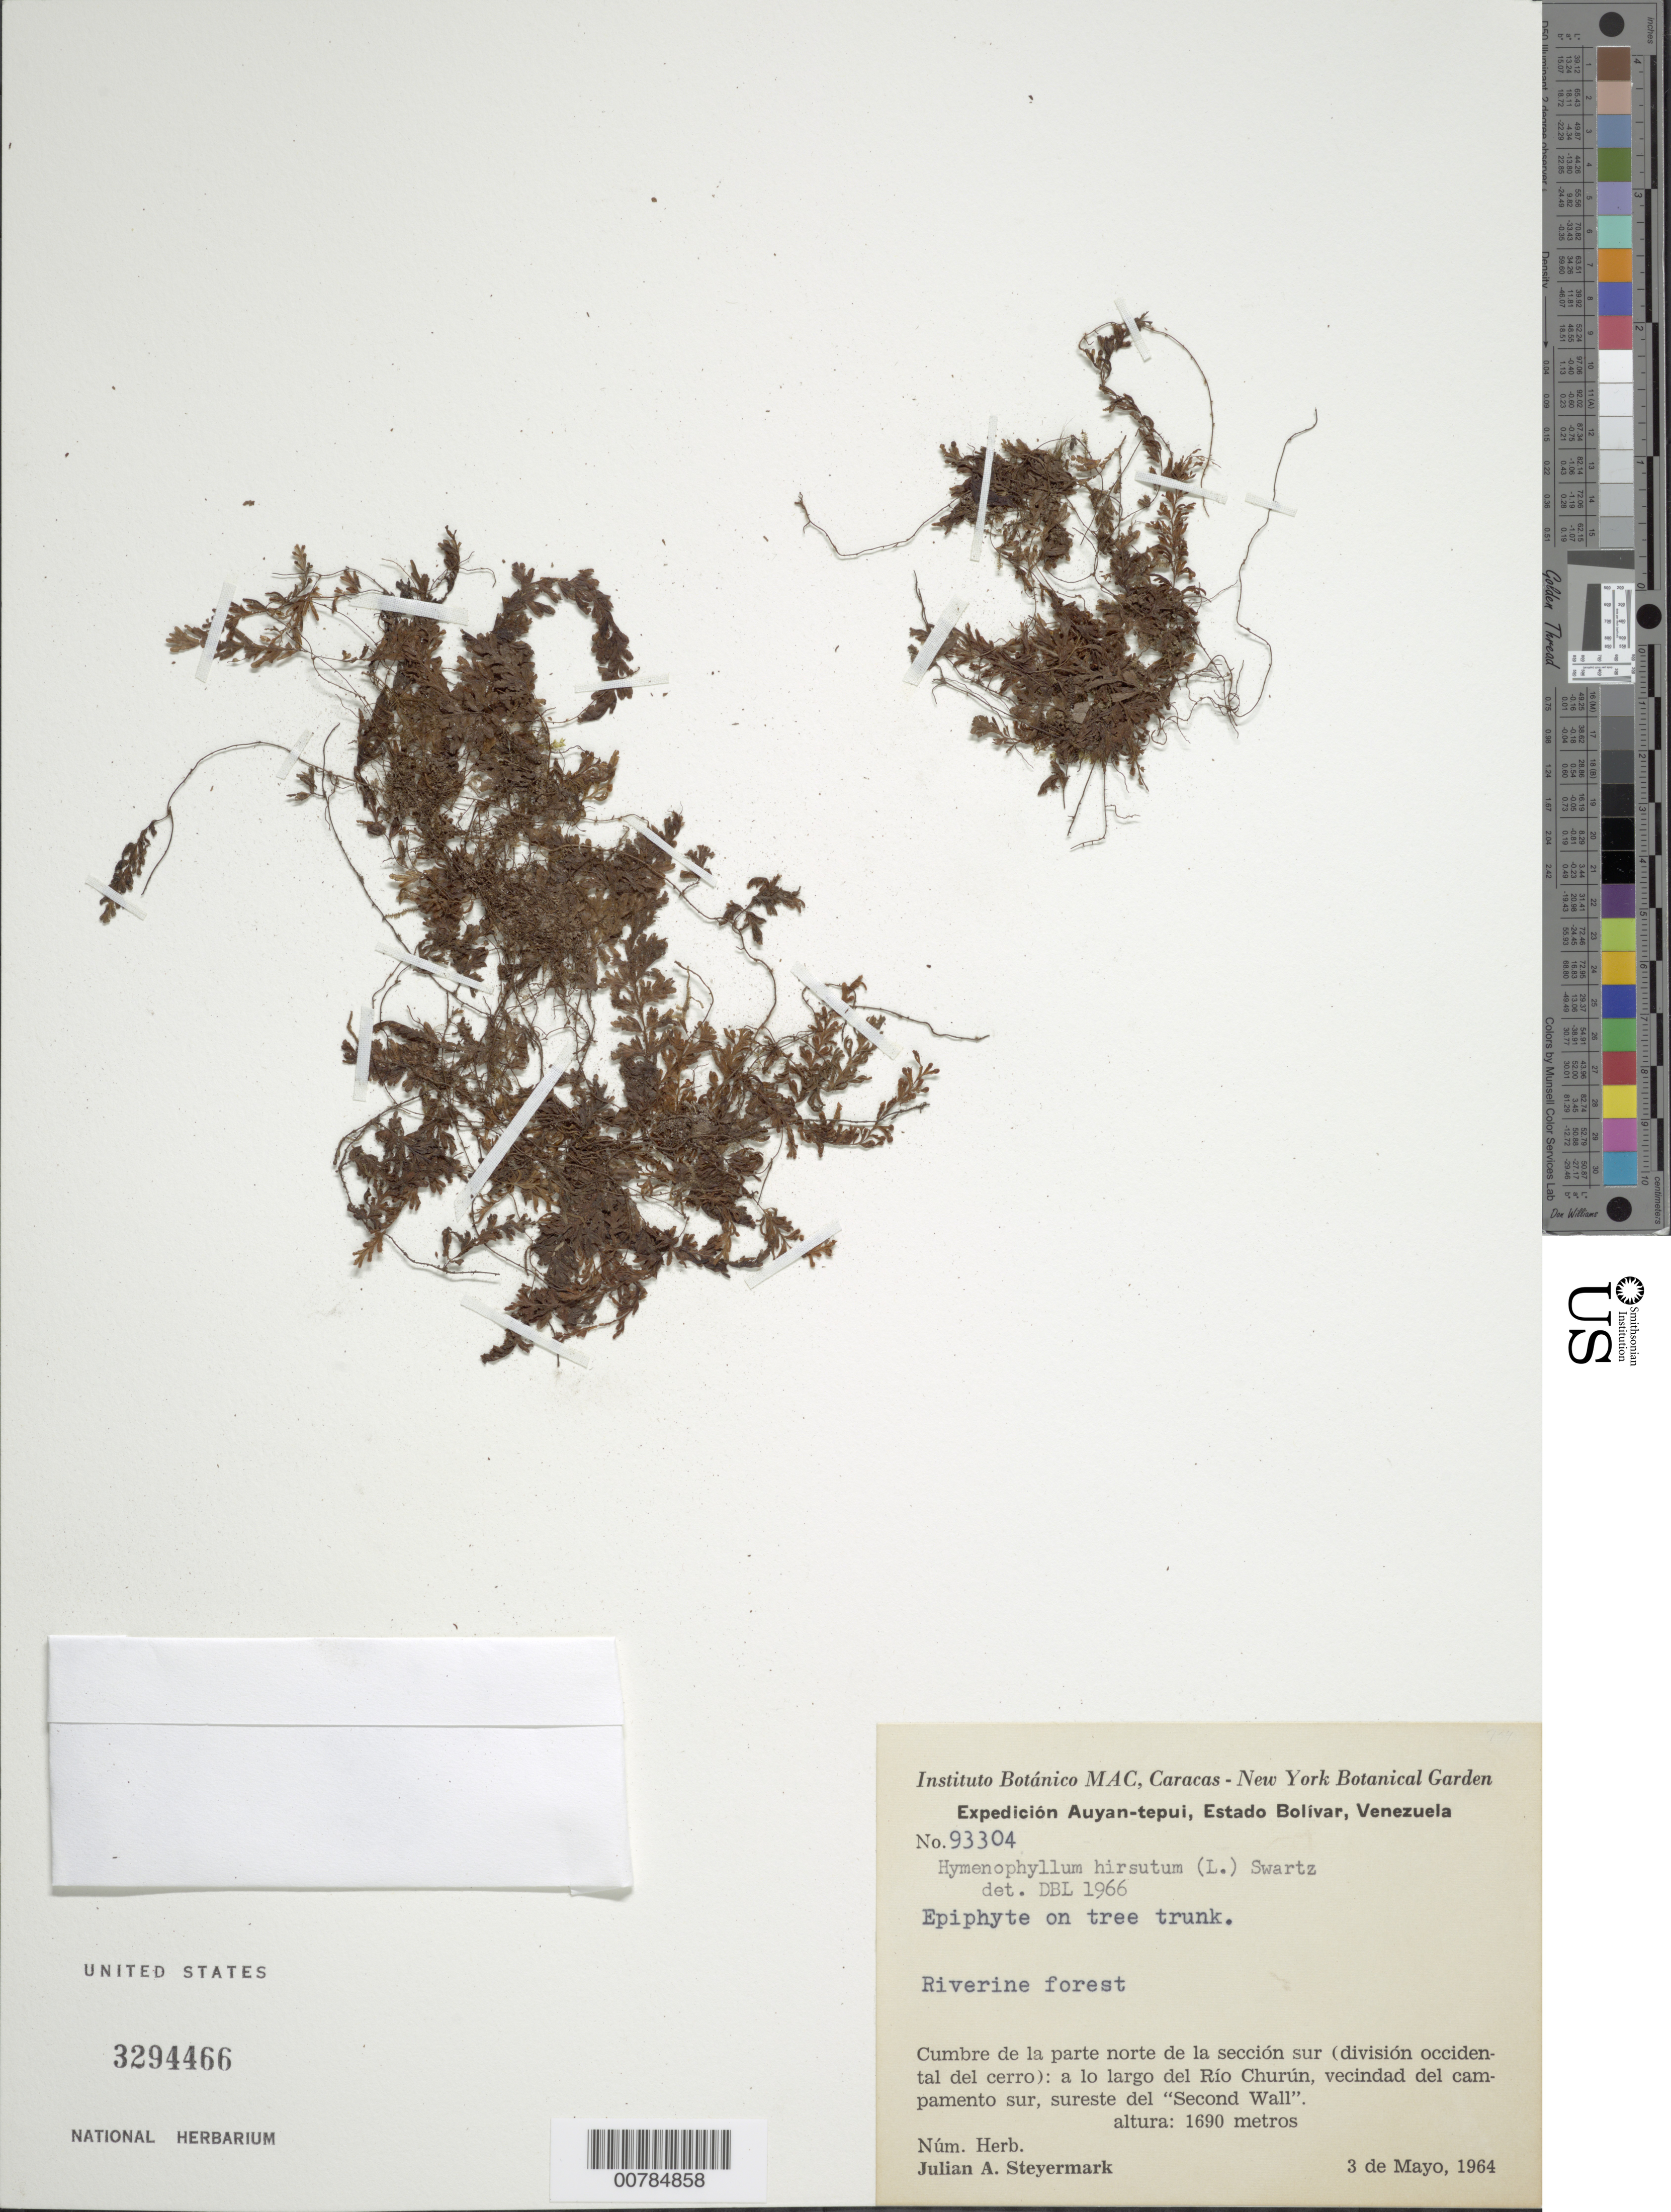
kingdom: Plantae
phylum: Tracheophyta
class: Polypodiopsida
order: Hymenophyllales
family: Hymenophyllaceae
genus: Hymenophyllum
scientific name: Hymenophyllum hirsutum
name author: (L.) Sw.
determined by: Lellinger, David B., (BOT), Smithsonian Institution - National Museum of Natural History (UNITED STATES)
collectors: J. Steyermark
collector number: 93304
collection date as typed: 3-May-64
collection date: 1964-05-03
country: Venezuela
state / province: Bolívar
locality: Auyan-tepuí, cumbre de la parte norte de la seccion sur (division occidental del cerro); Río Churún, vic del campamento sur, SE del "Second Wall"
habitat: Riverine forest; on tree trunk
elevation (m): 1690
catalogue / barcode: US 3294466